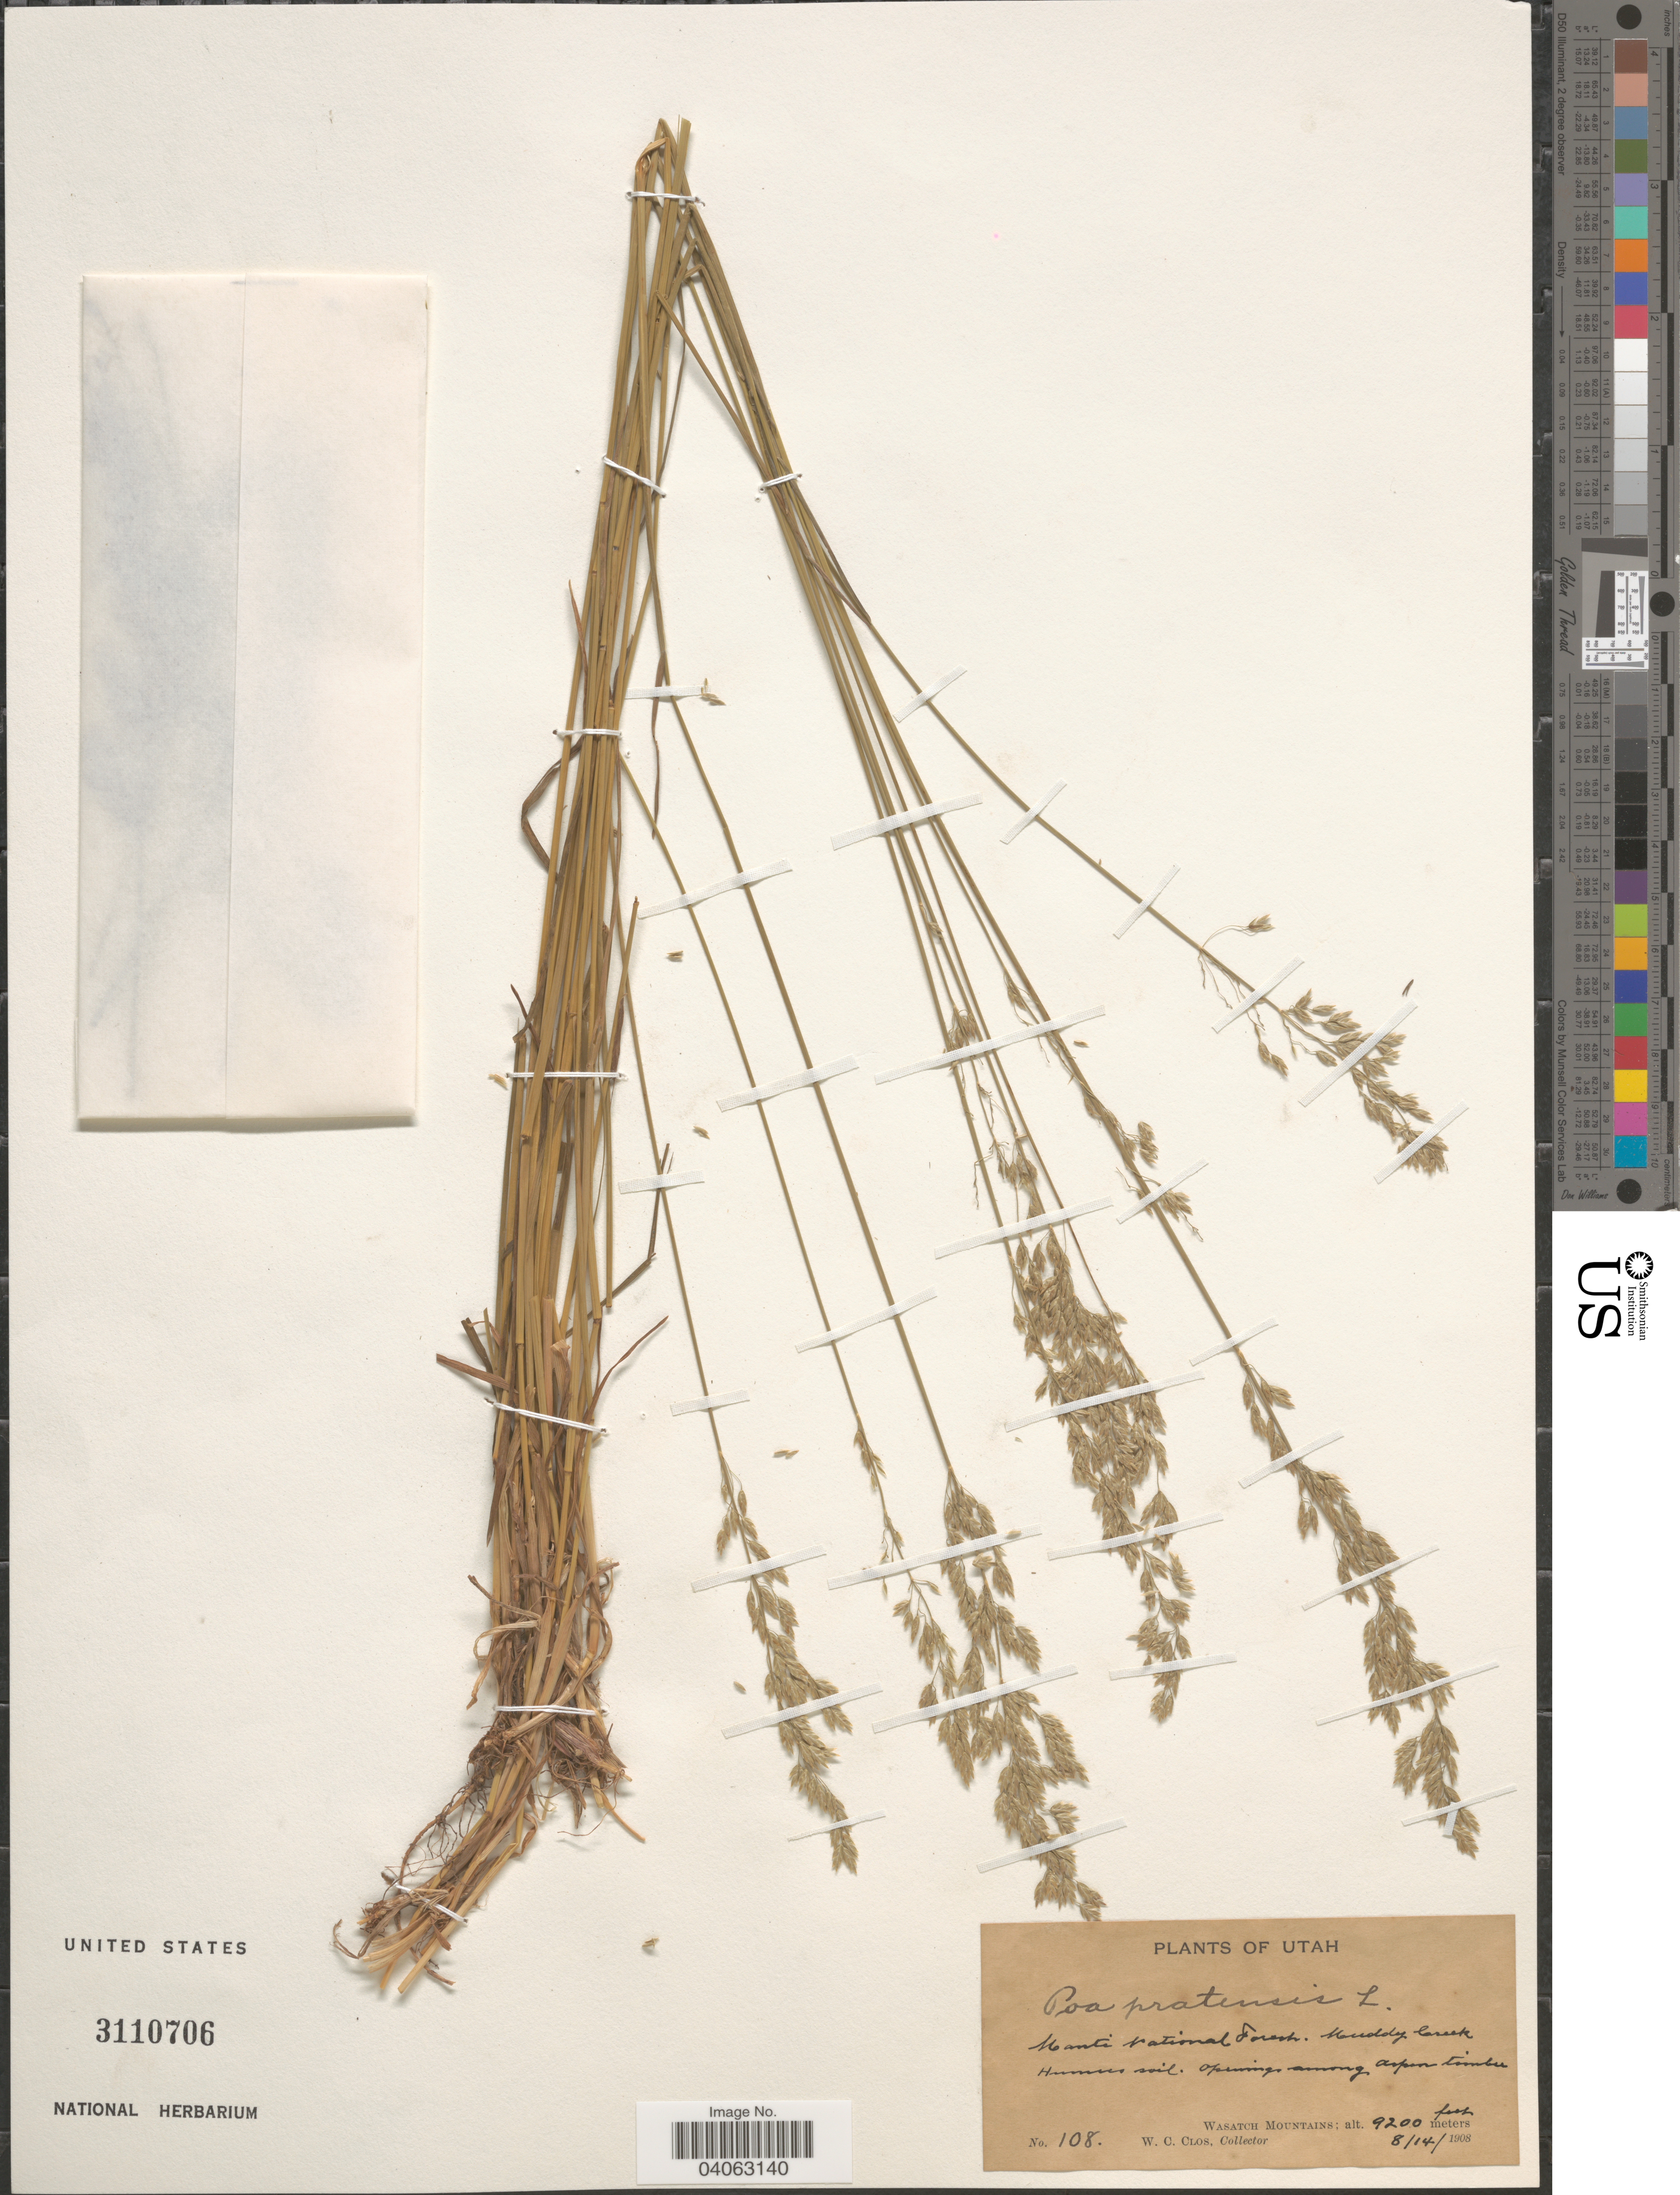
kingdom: Plantae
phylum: Tracheophyta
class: Liliopsida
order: Poales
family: Poaceae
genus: Poa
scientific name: Poa pratensis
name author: L.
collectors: W. C. Clos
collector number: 108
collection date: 1908-08-14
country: United States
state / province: Utah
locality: Manti National Forest, Muddy Creek. Wasatch Mountains.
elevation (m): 2804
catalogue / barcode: US 3110706